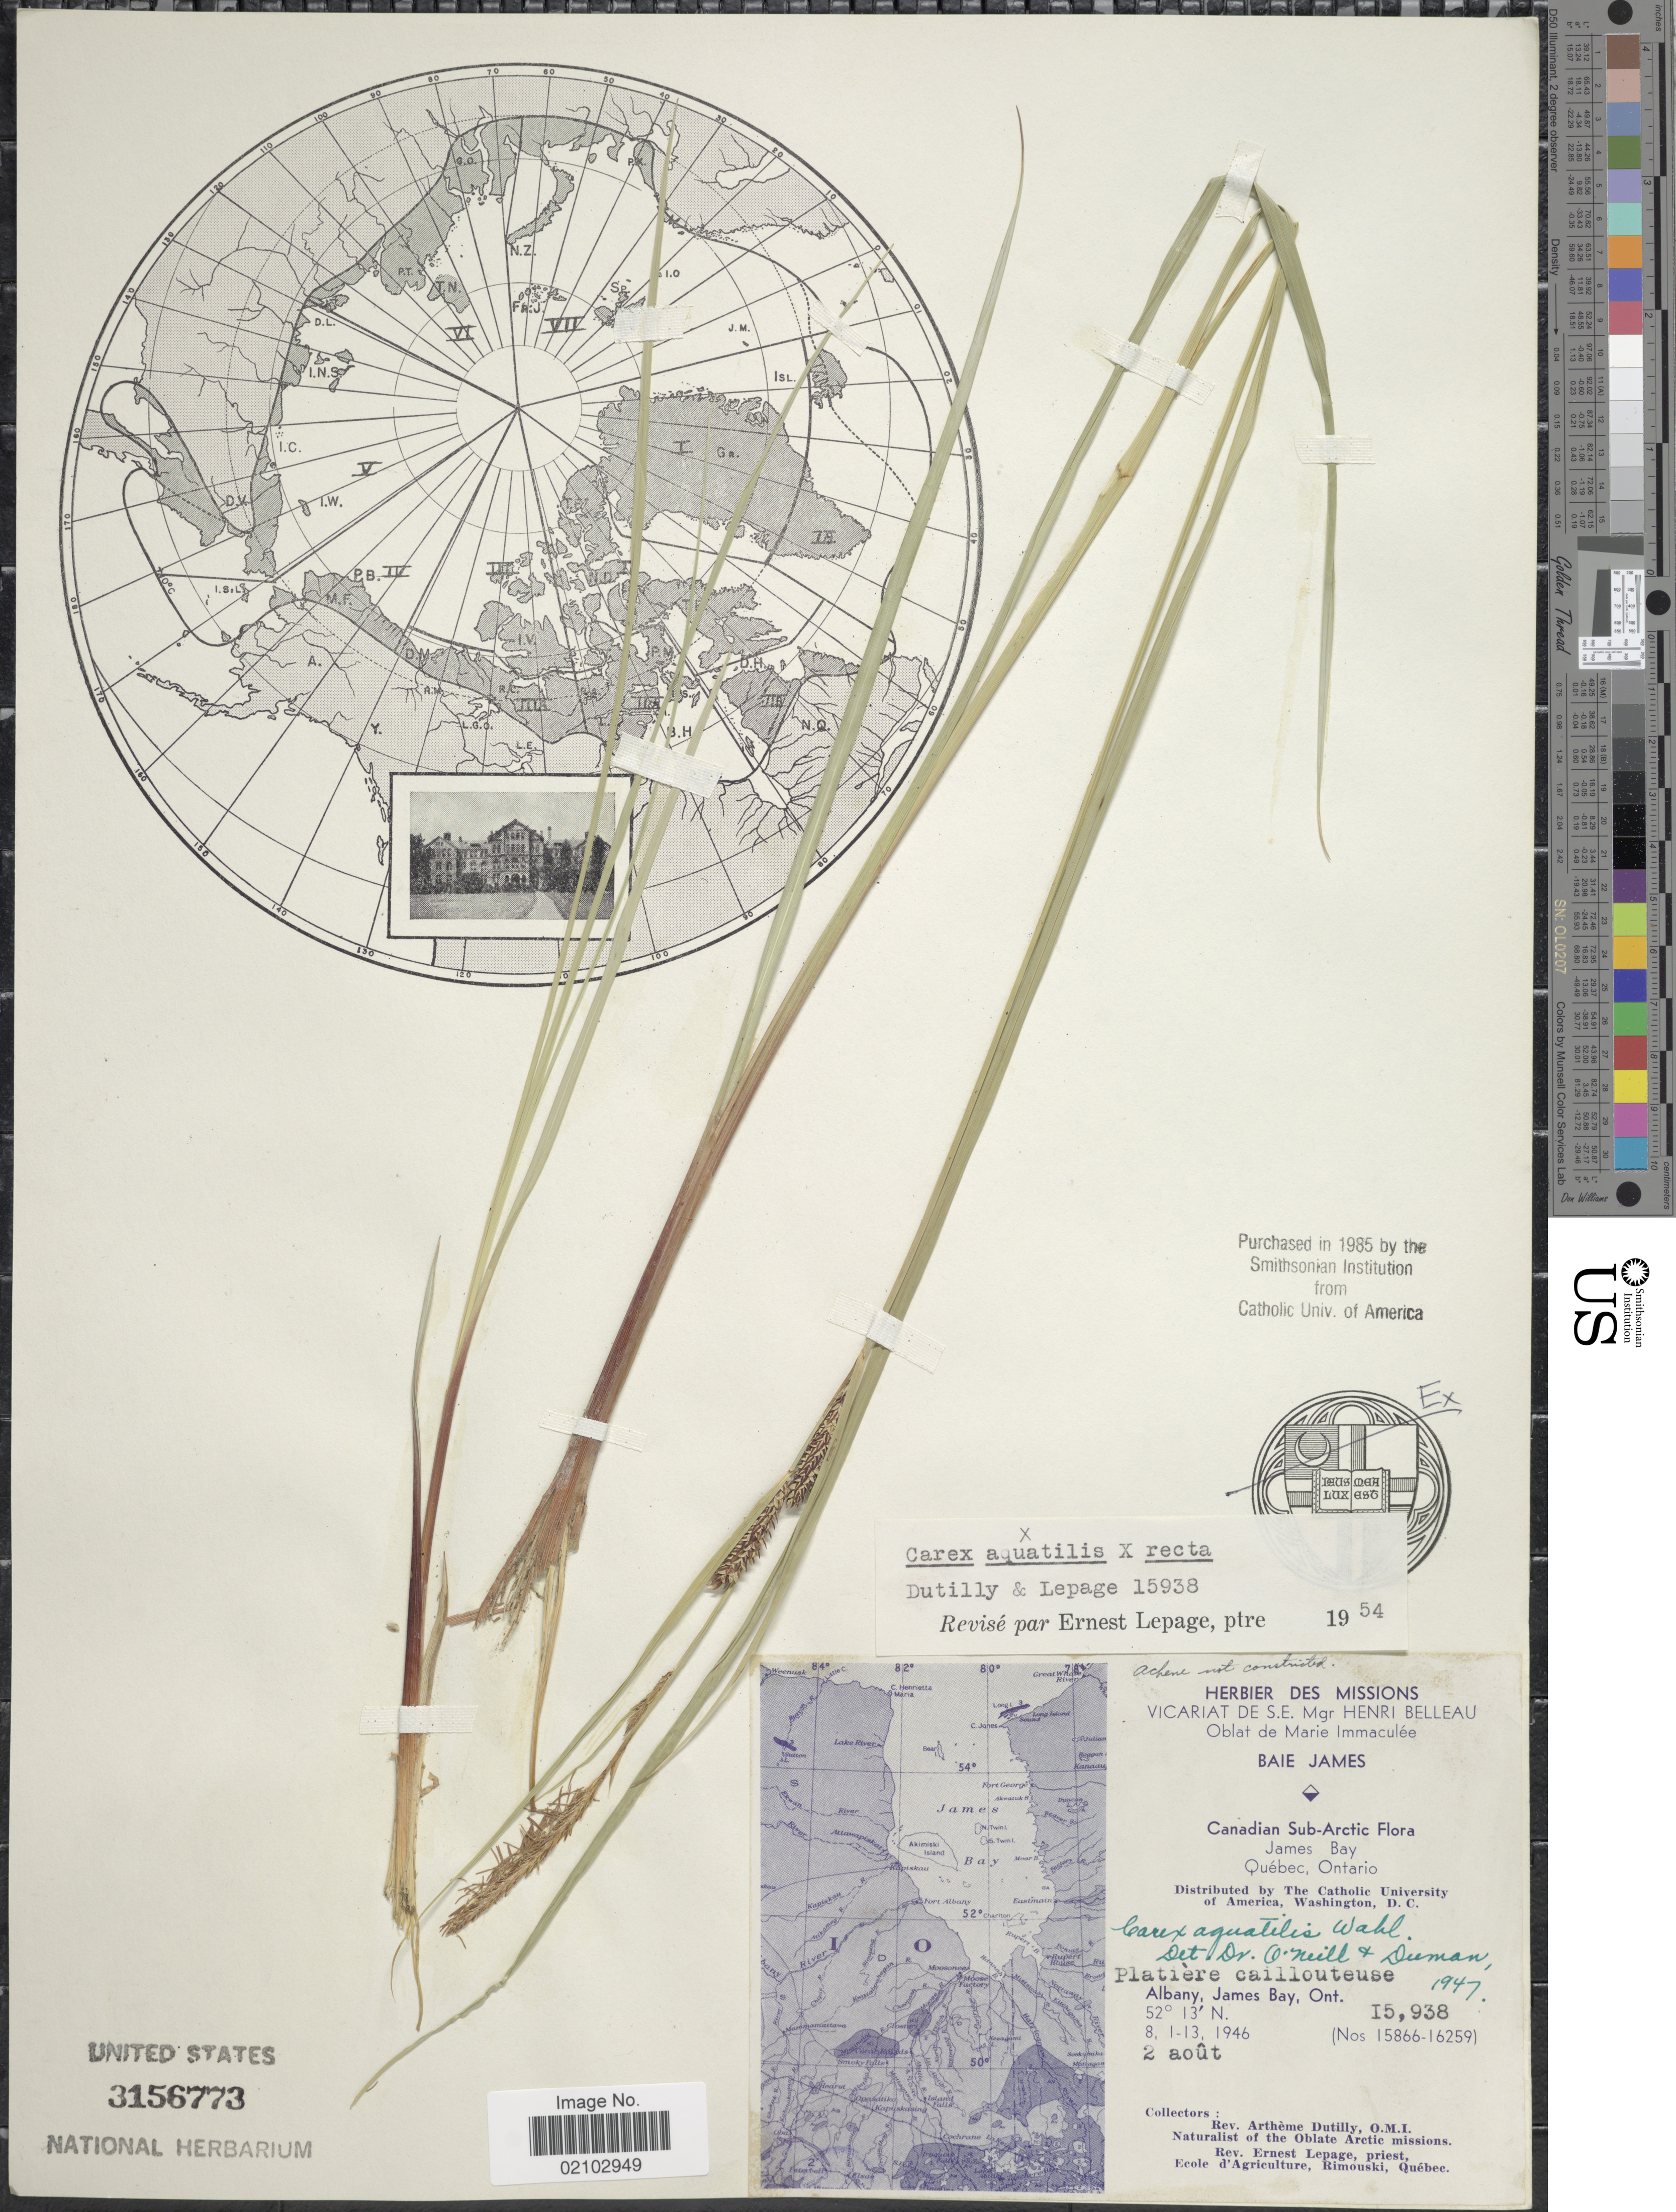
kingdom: Plantae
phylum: Tracheophyta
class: Liliopsida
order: Poales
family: Cyperaceae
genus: Carex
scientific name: Carex aquatilis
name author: Wahlenb.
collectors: A. Dutilly & E. Lepage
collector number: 15938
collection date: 1946-08-02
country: Canada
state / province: Ontario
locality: Canadian Sub-Arctic, James Bay, Albany.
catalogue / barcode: US 3156773